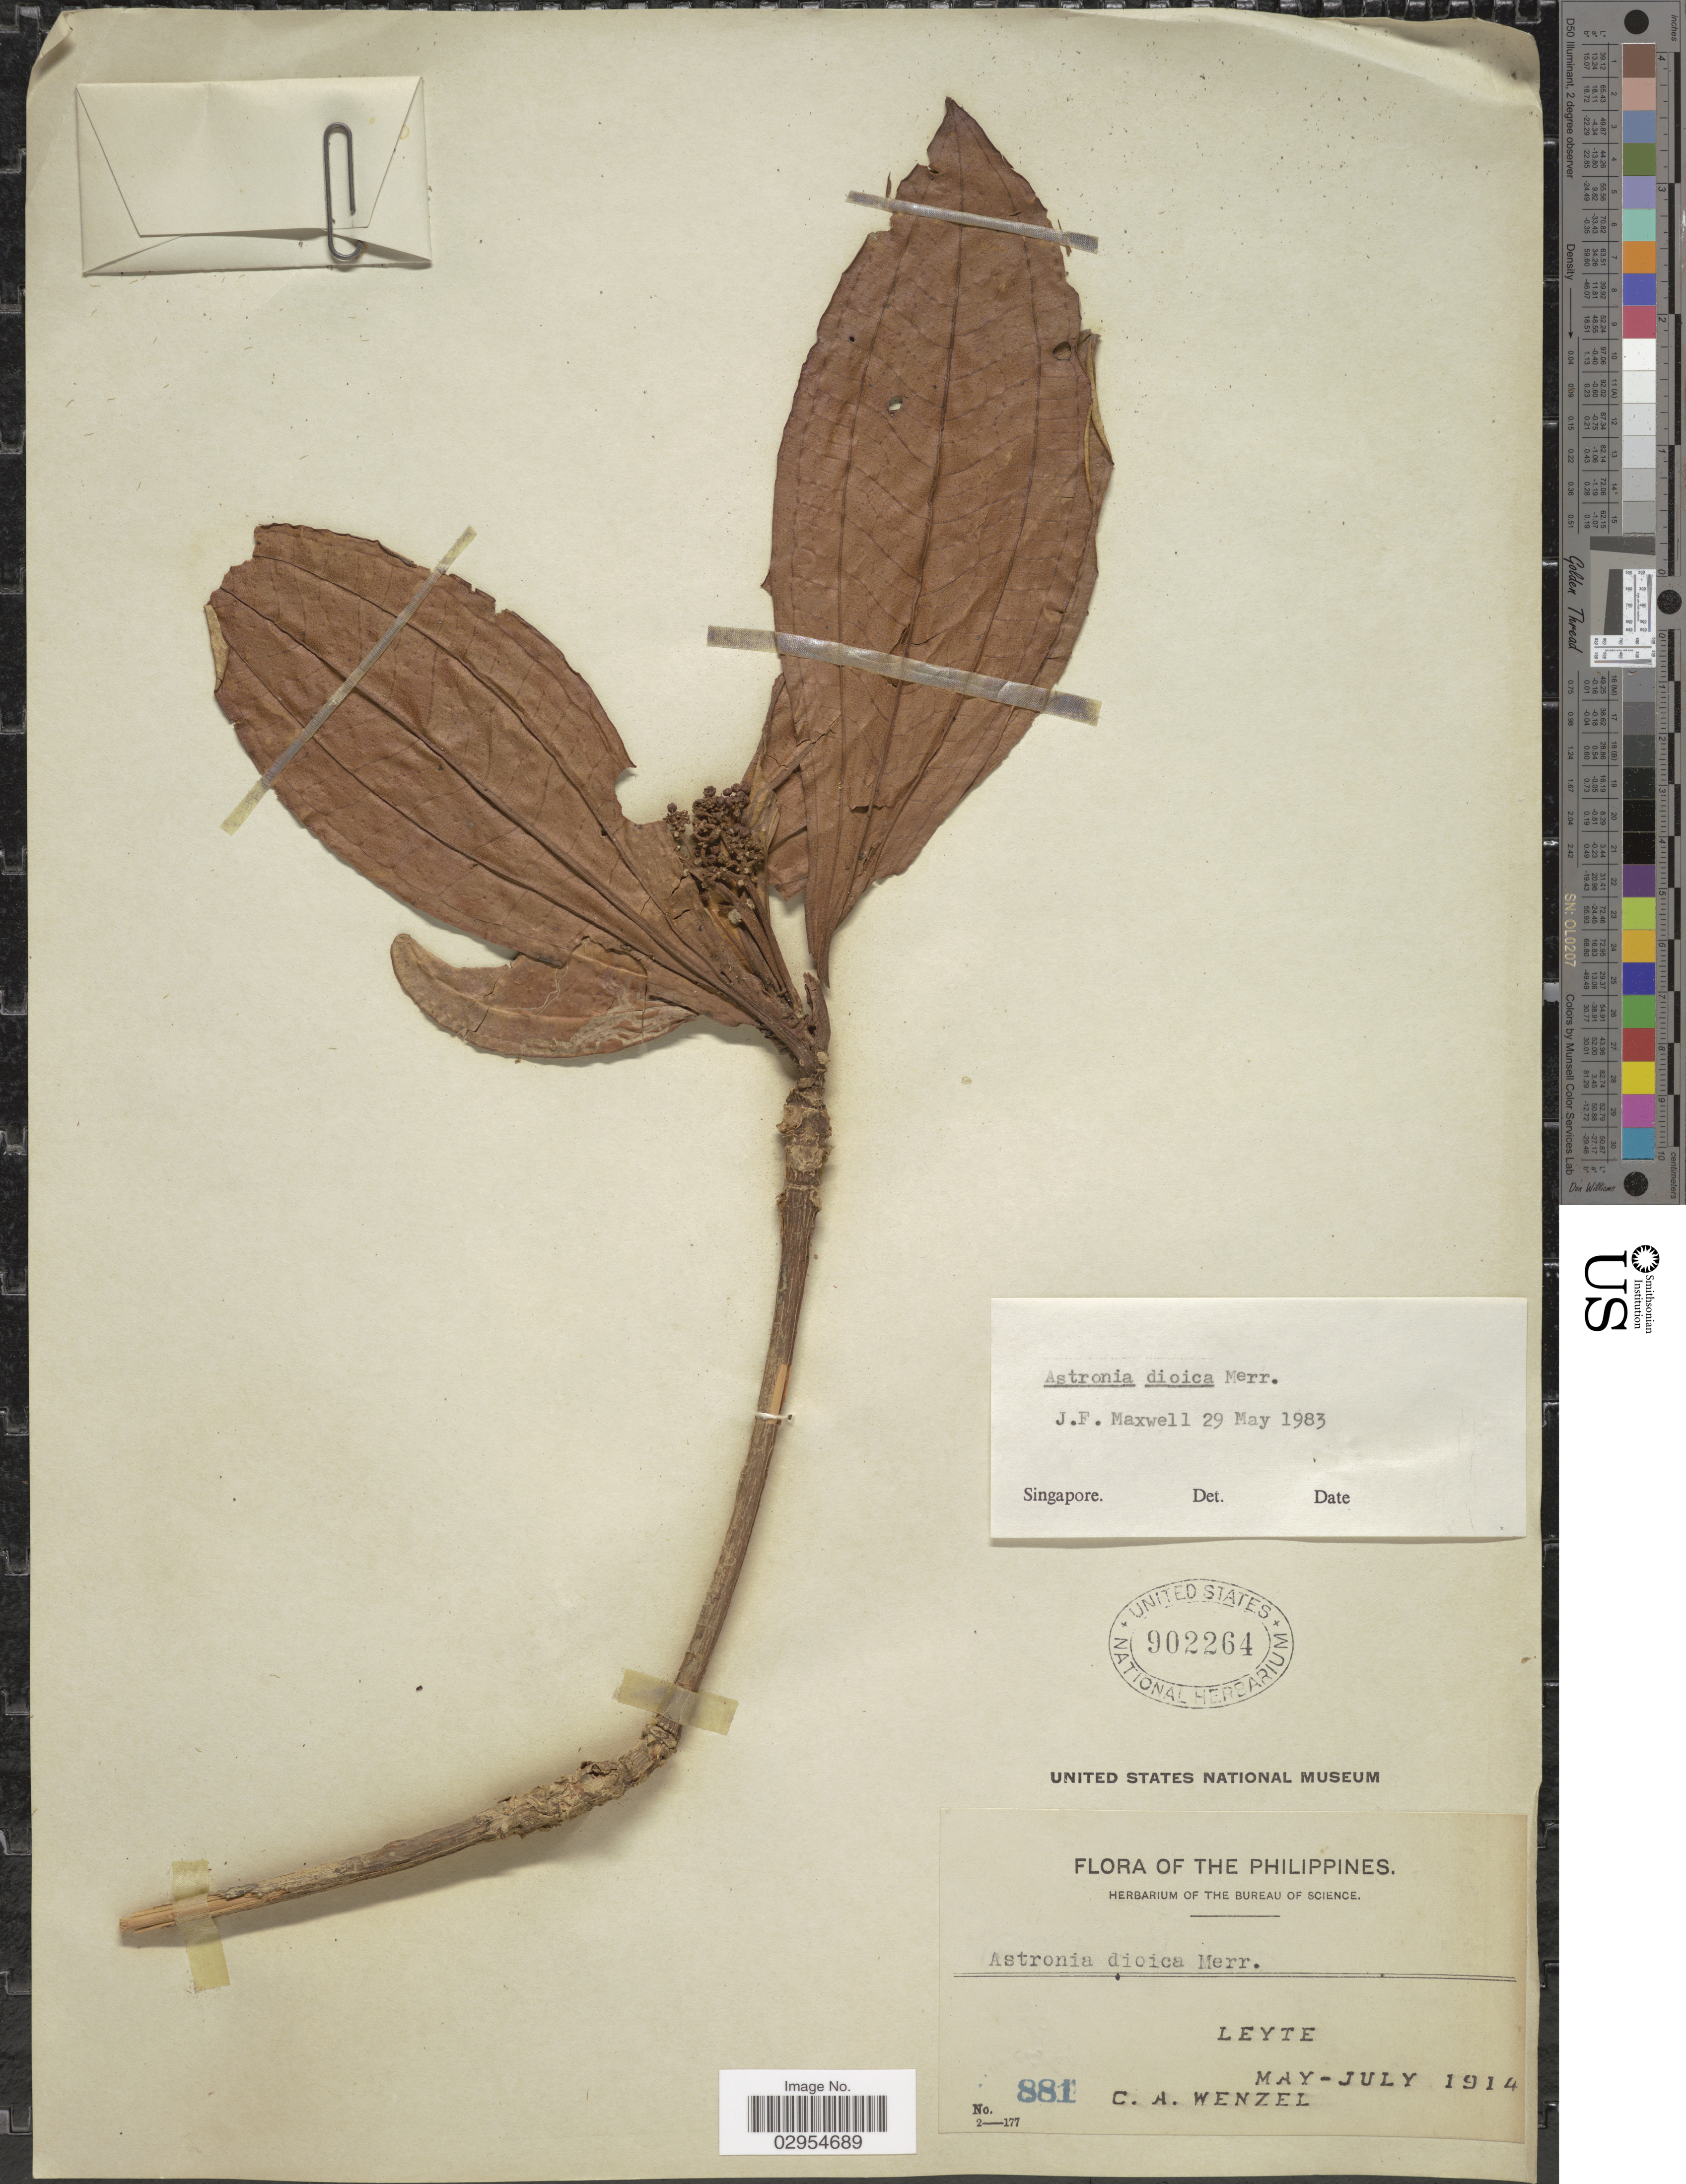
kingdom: Plantae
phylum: Tracheophyta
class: Magnoliopsida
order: Myrtales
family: Melastomataceae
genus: Astronia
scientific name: Astronia dioica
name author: Merr.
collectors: C. Wenzel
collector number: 881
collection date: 1914-05/1914-07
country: Philippines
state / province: Eastern Visayas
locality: Leyte.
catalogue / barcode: US 902264